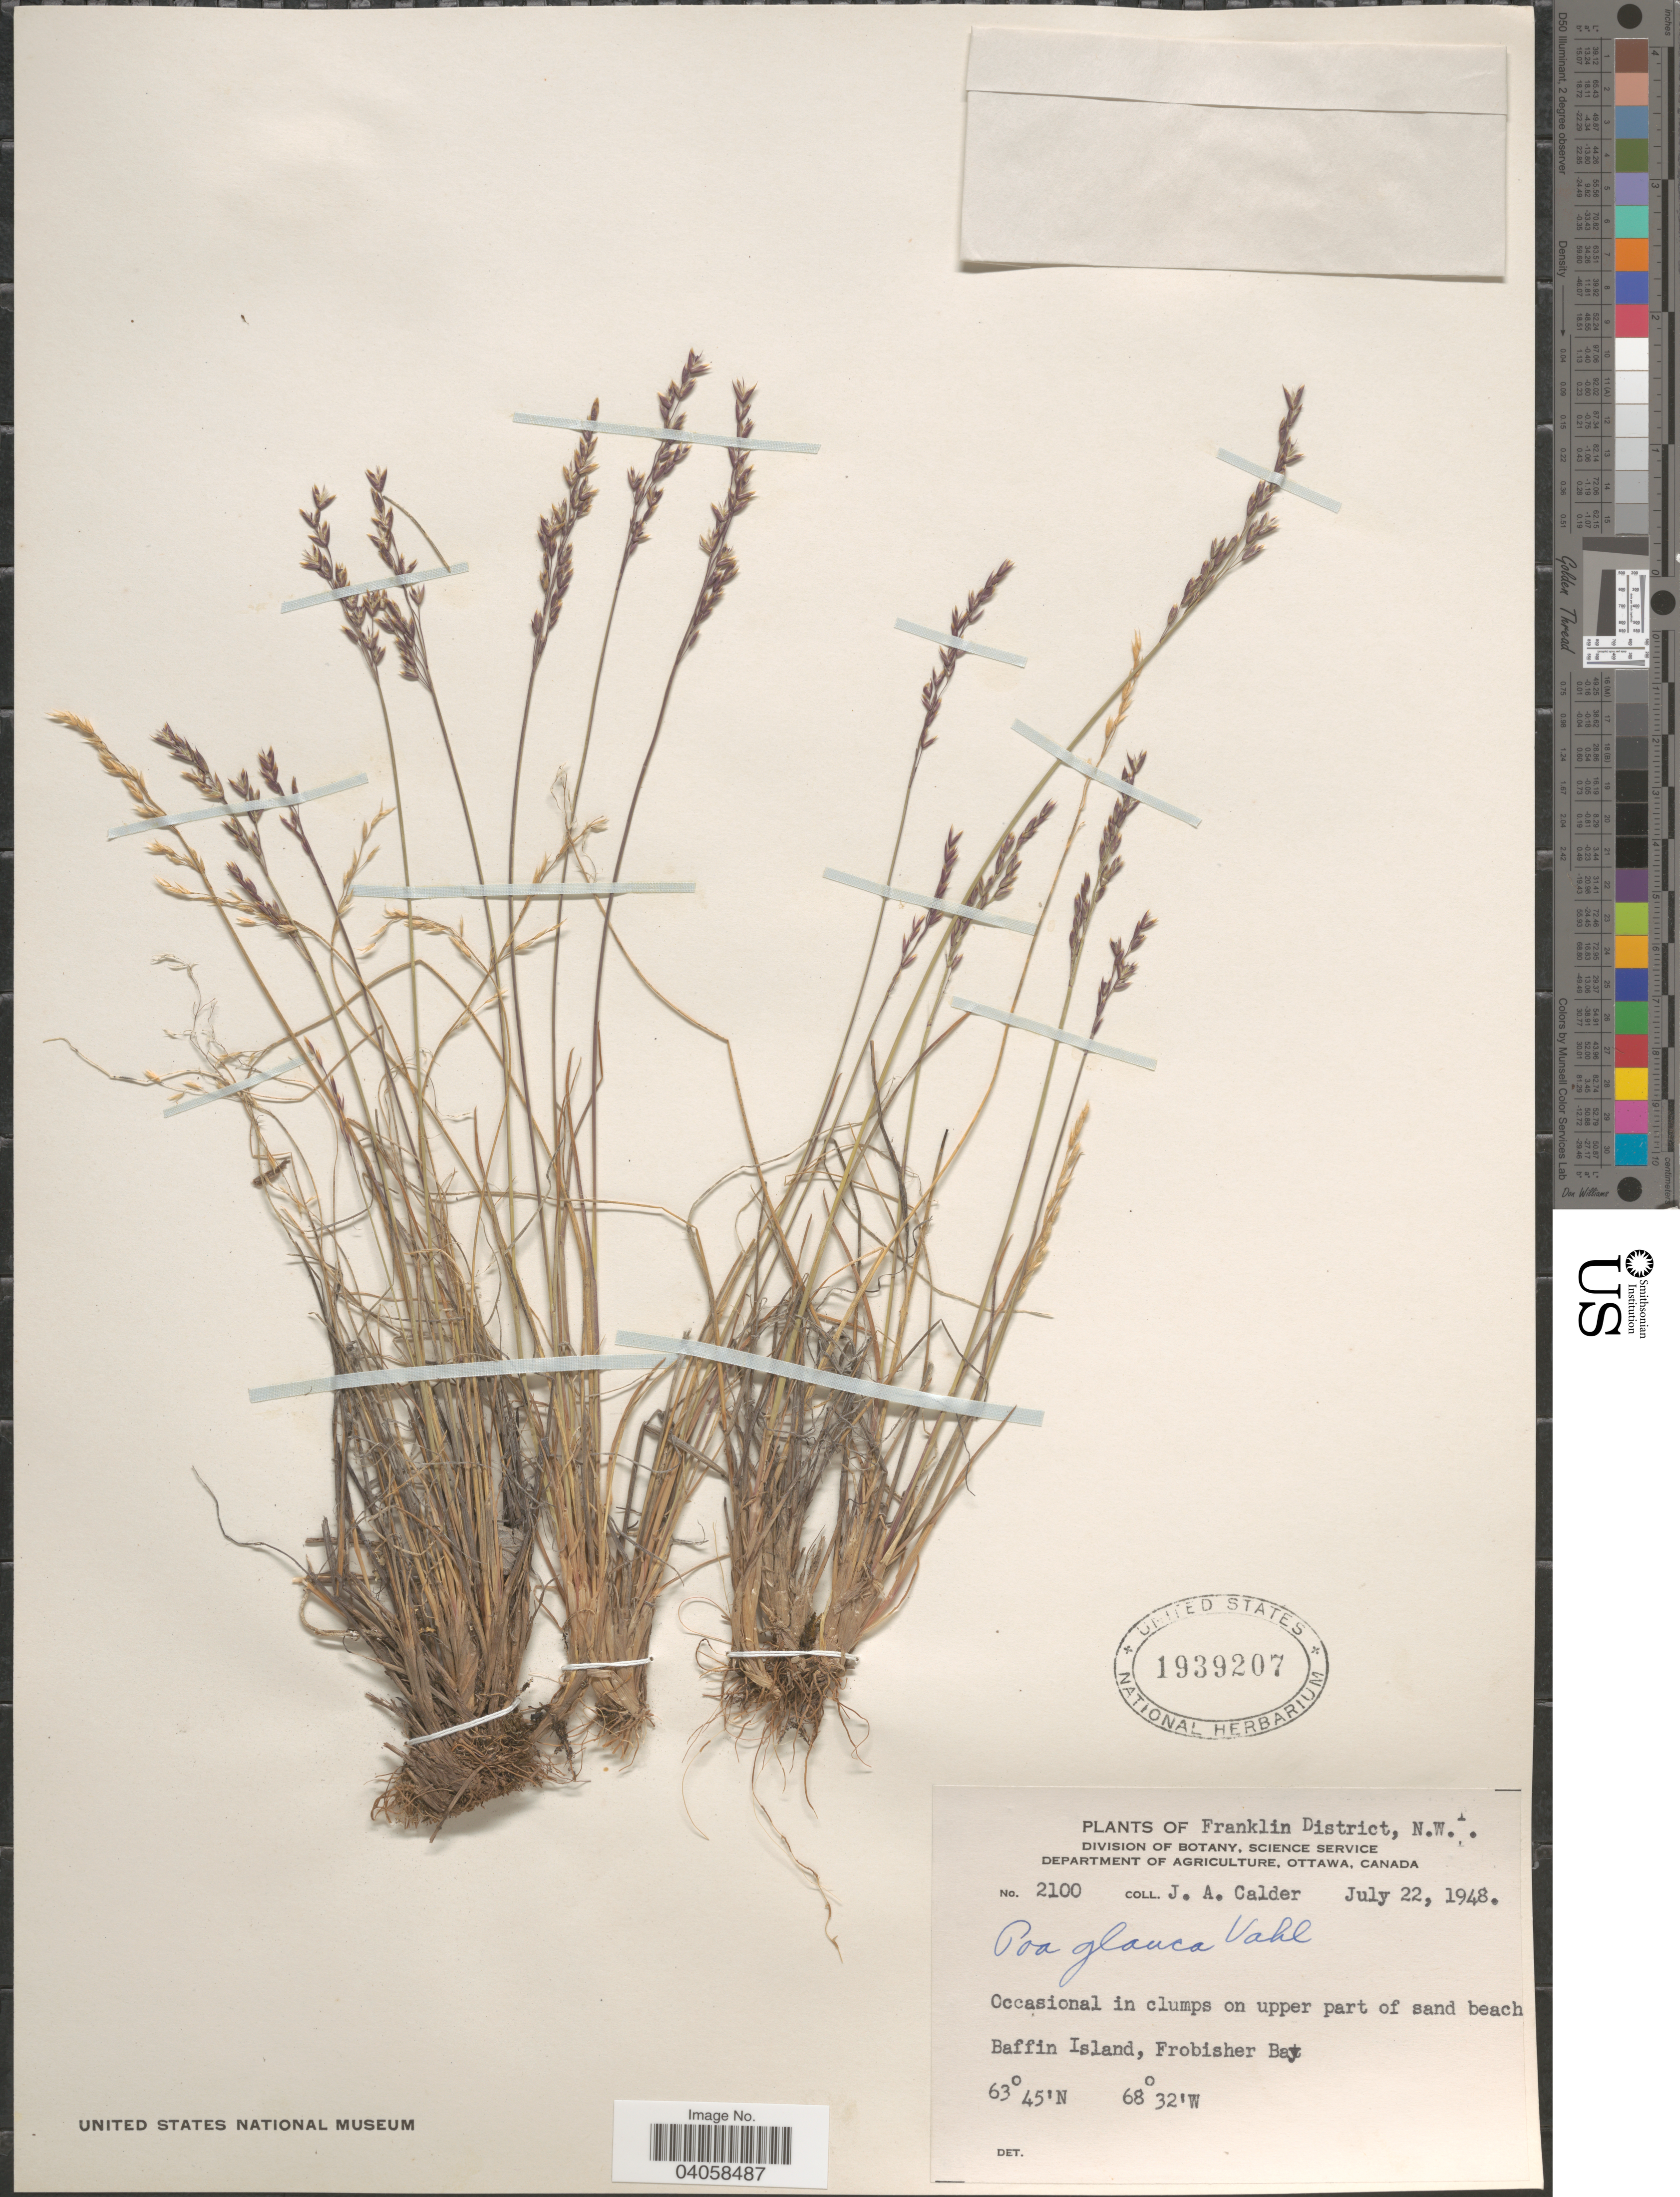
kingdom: Plantae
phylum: Tracheophyta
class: Liliopsida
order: Poales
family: Poaceae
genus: Poa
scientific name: Poa glauca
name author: Vahl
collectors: J. A. Calder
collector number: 2100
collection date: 1948-07-22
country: Canada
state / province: Northwest Territories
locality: Franklin District. On upper part of sand beach. Baffin Island, Frobisher Bay.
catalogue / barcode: US 1939207